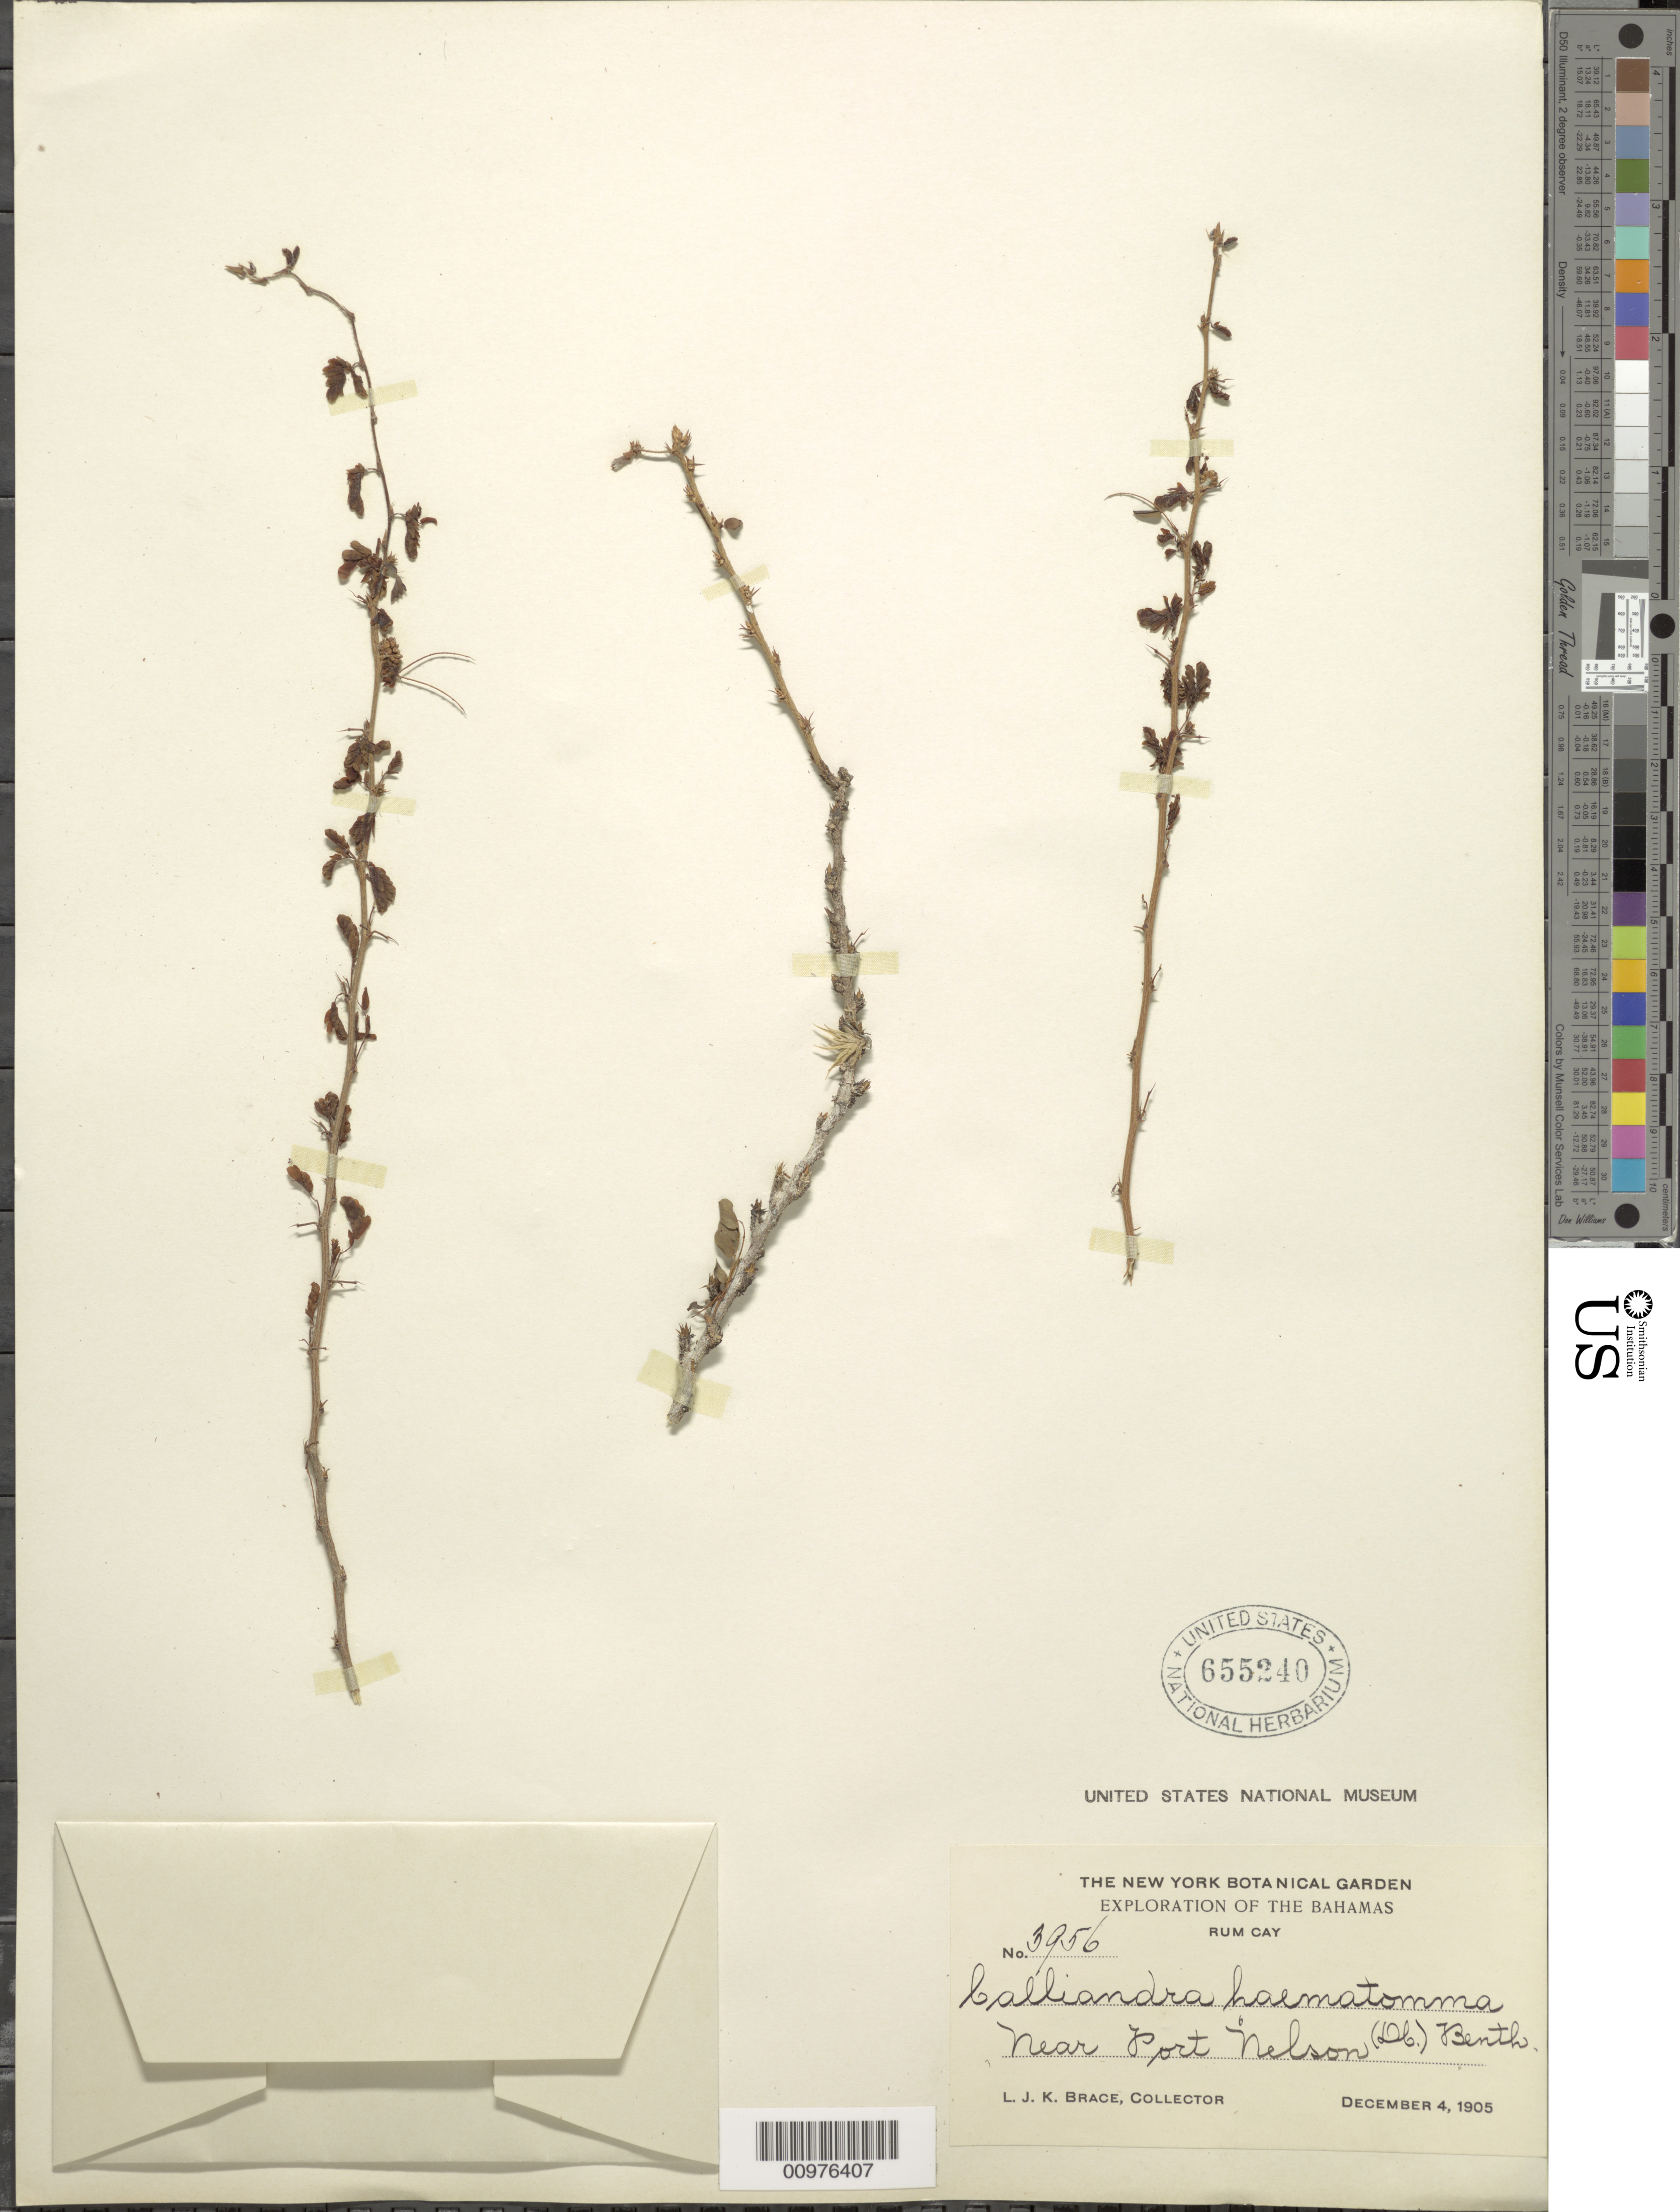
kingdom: Plantae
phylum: Tracheophyta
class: Magnoliopsida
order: Fabales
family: Fabaceae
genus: Calliandra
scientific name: Calliandra haematomma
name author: (Bertero ex DC.) Benth.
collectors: L. J. K. Brace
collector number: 3956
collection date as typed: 04 Dec 1905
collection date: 1905-12-04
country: Bahamas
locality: Rum Cay Near Port Nelson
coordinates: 0 N, 0 E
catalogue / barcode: US 655240